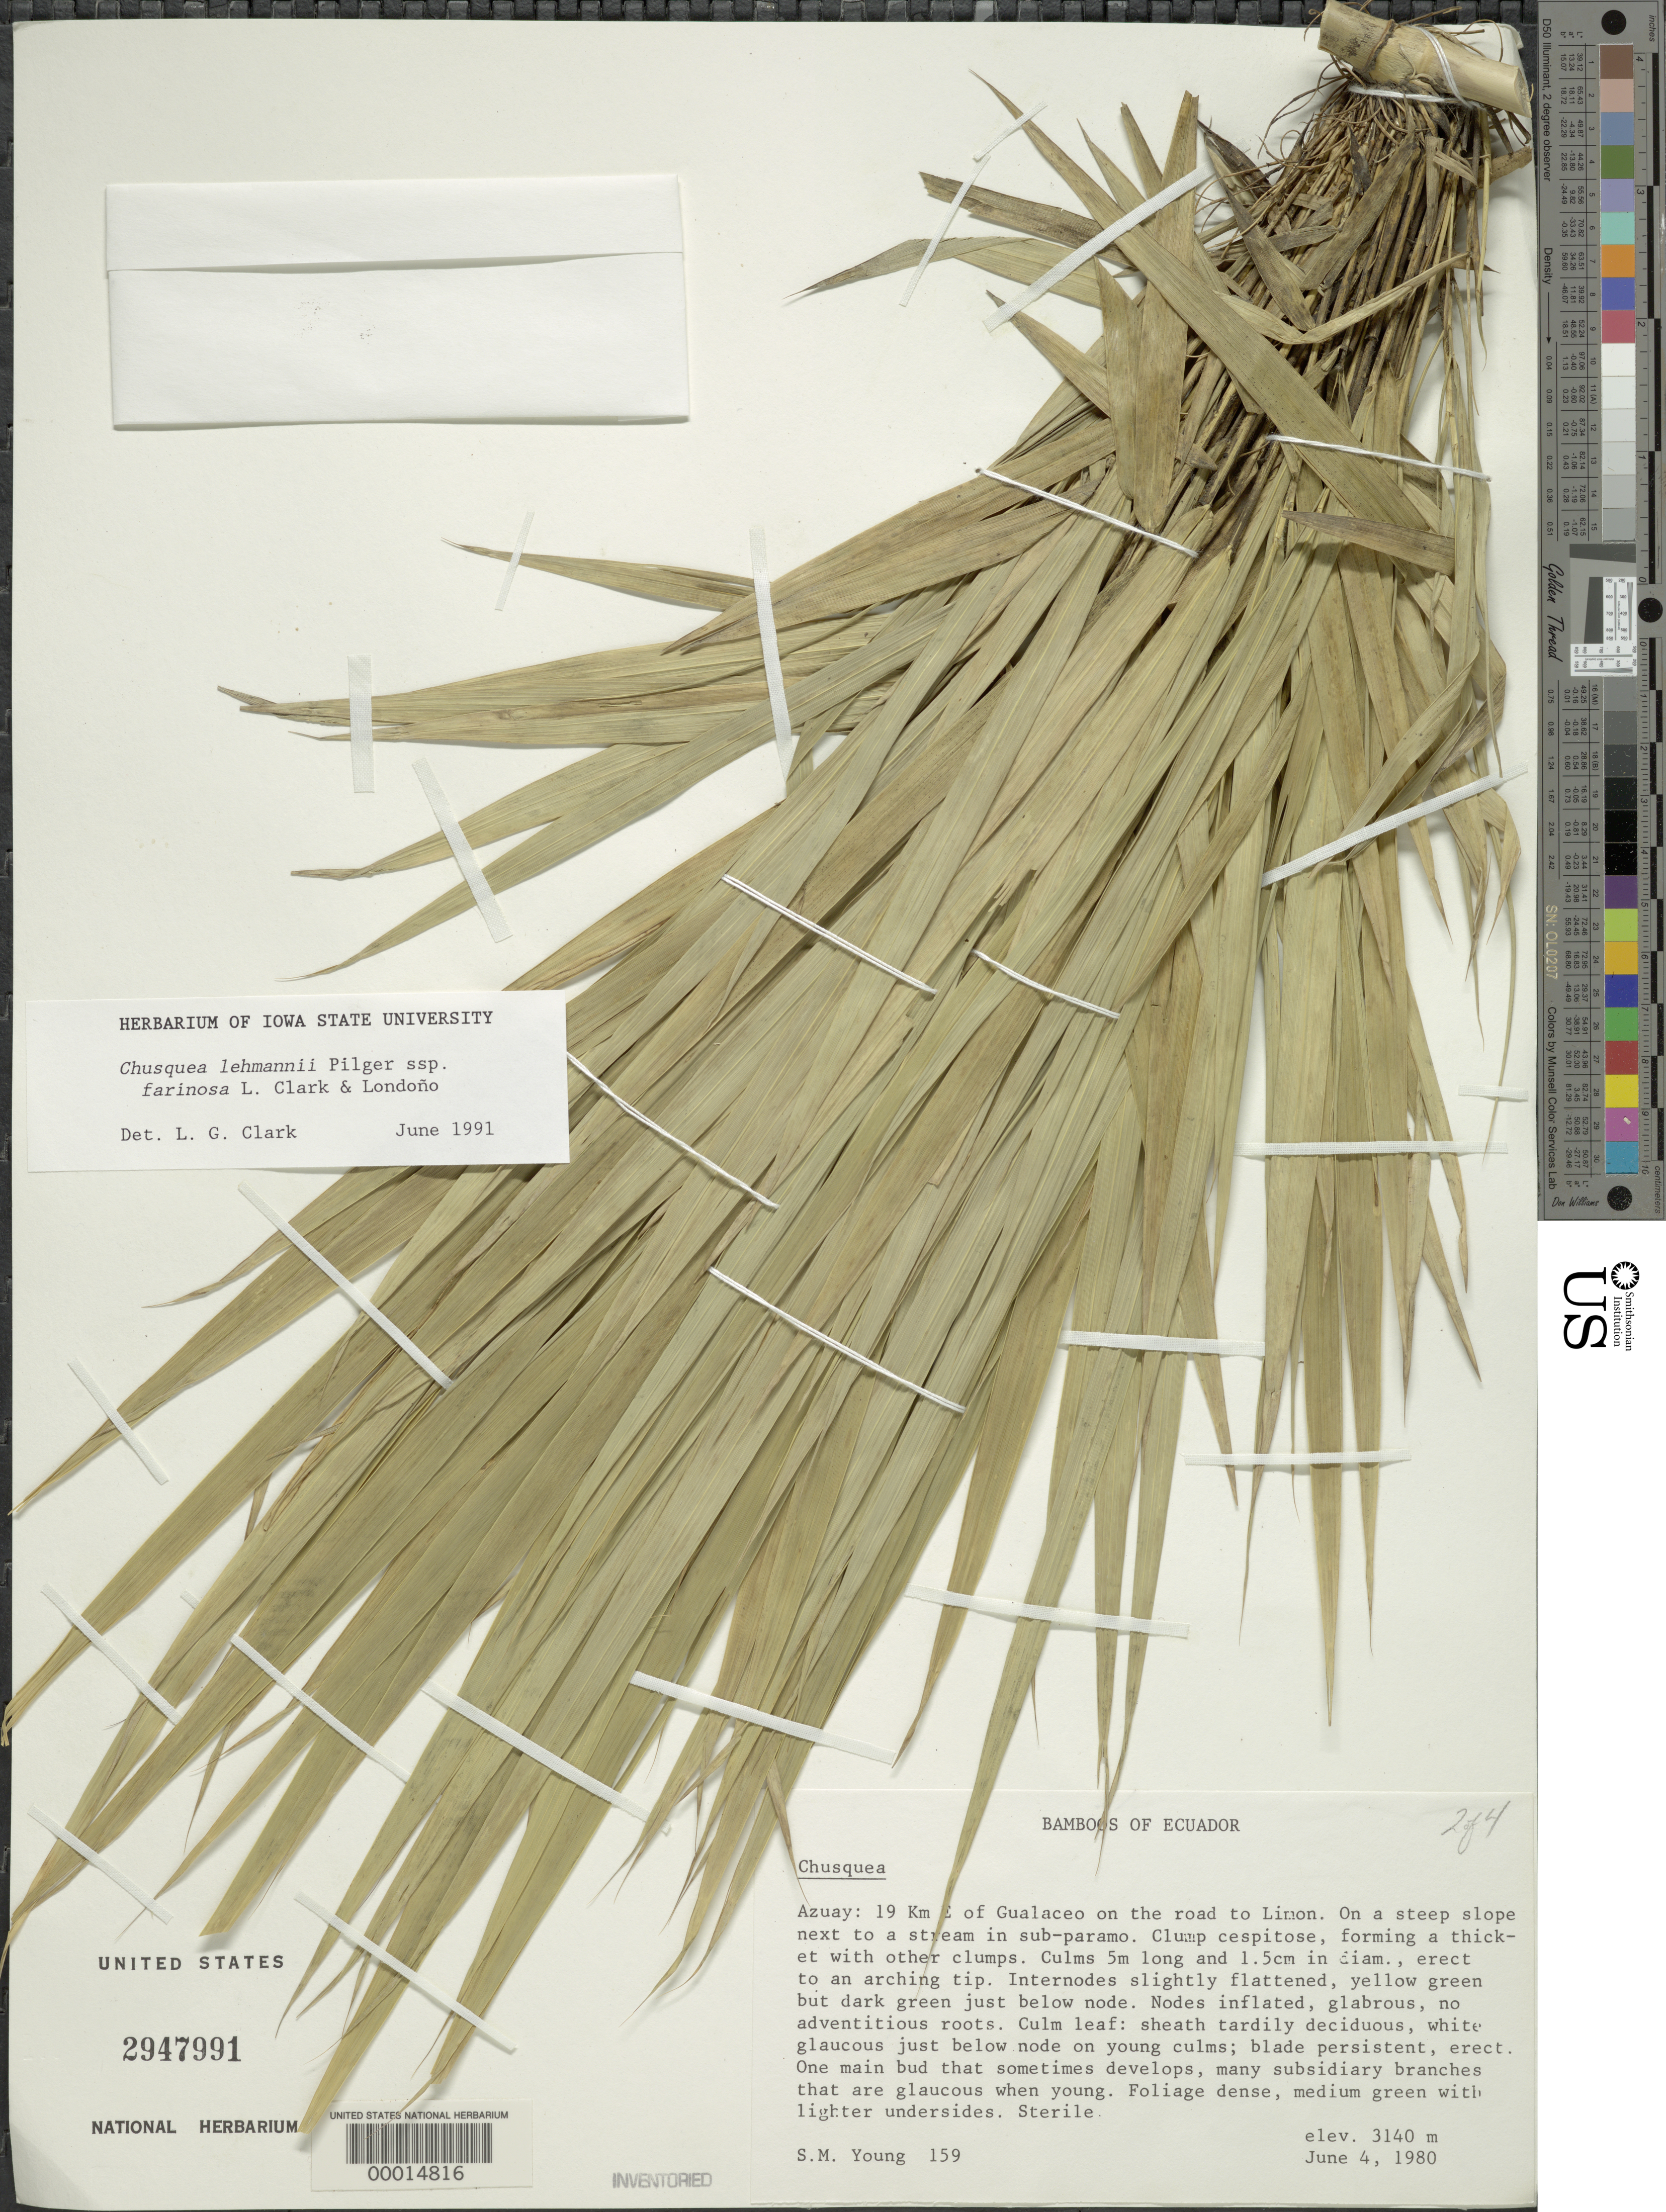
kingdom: Plantae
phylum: Tracheophyta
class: Liliopsida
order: Poales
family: Poaceae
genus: Chusquea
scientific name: Chusquea lehmannii subsp. farinosa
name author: L.G. Clark & Londoño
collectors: S. Young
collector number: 159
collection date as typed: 04 Jun 1980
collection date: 1980-06-04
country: Ecuador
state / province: Azuay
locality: Gualaceo/Limon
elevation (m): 3140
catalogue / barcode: US 2947991